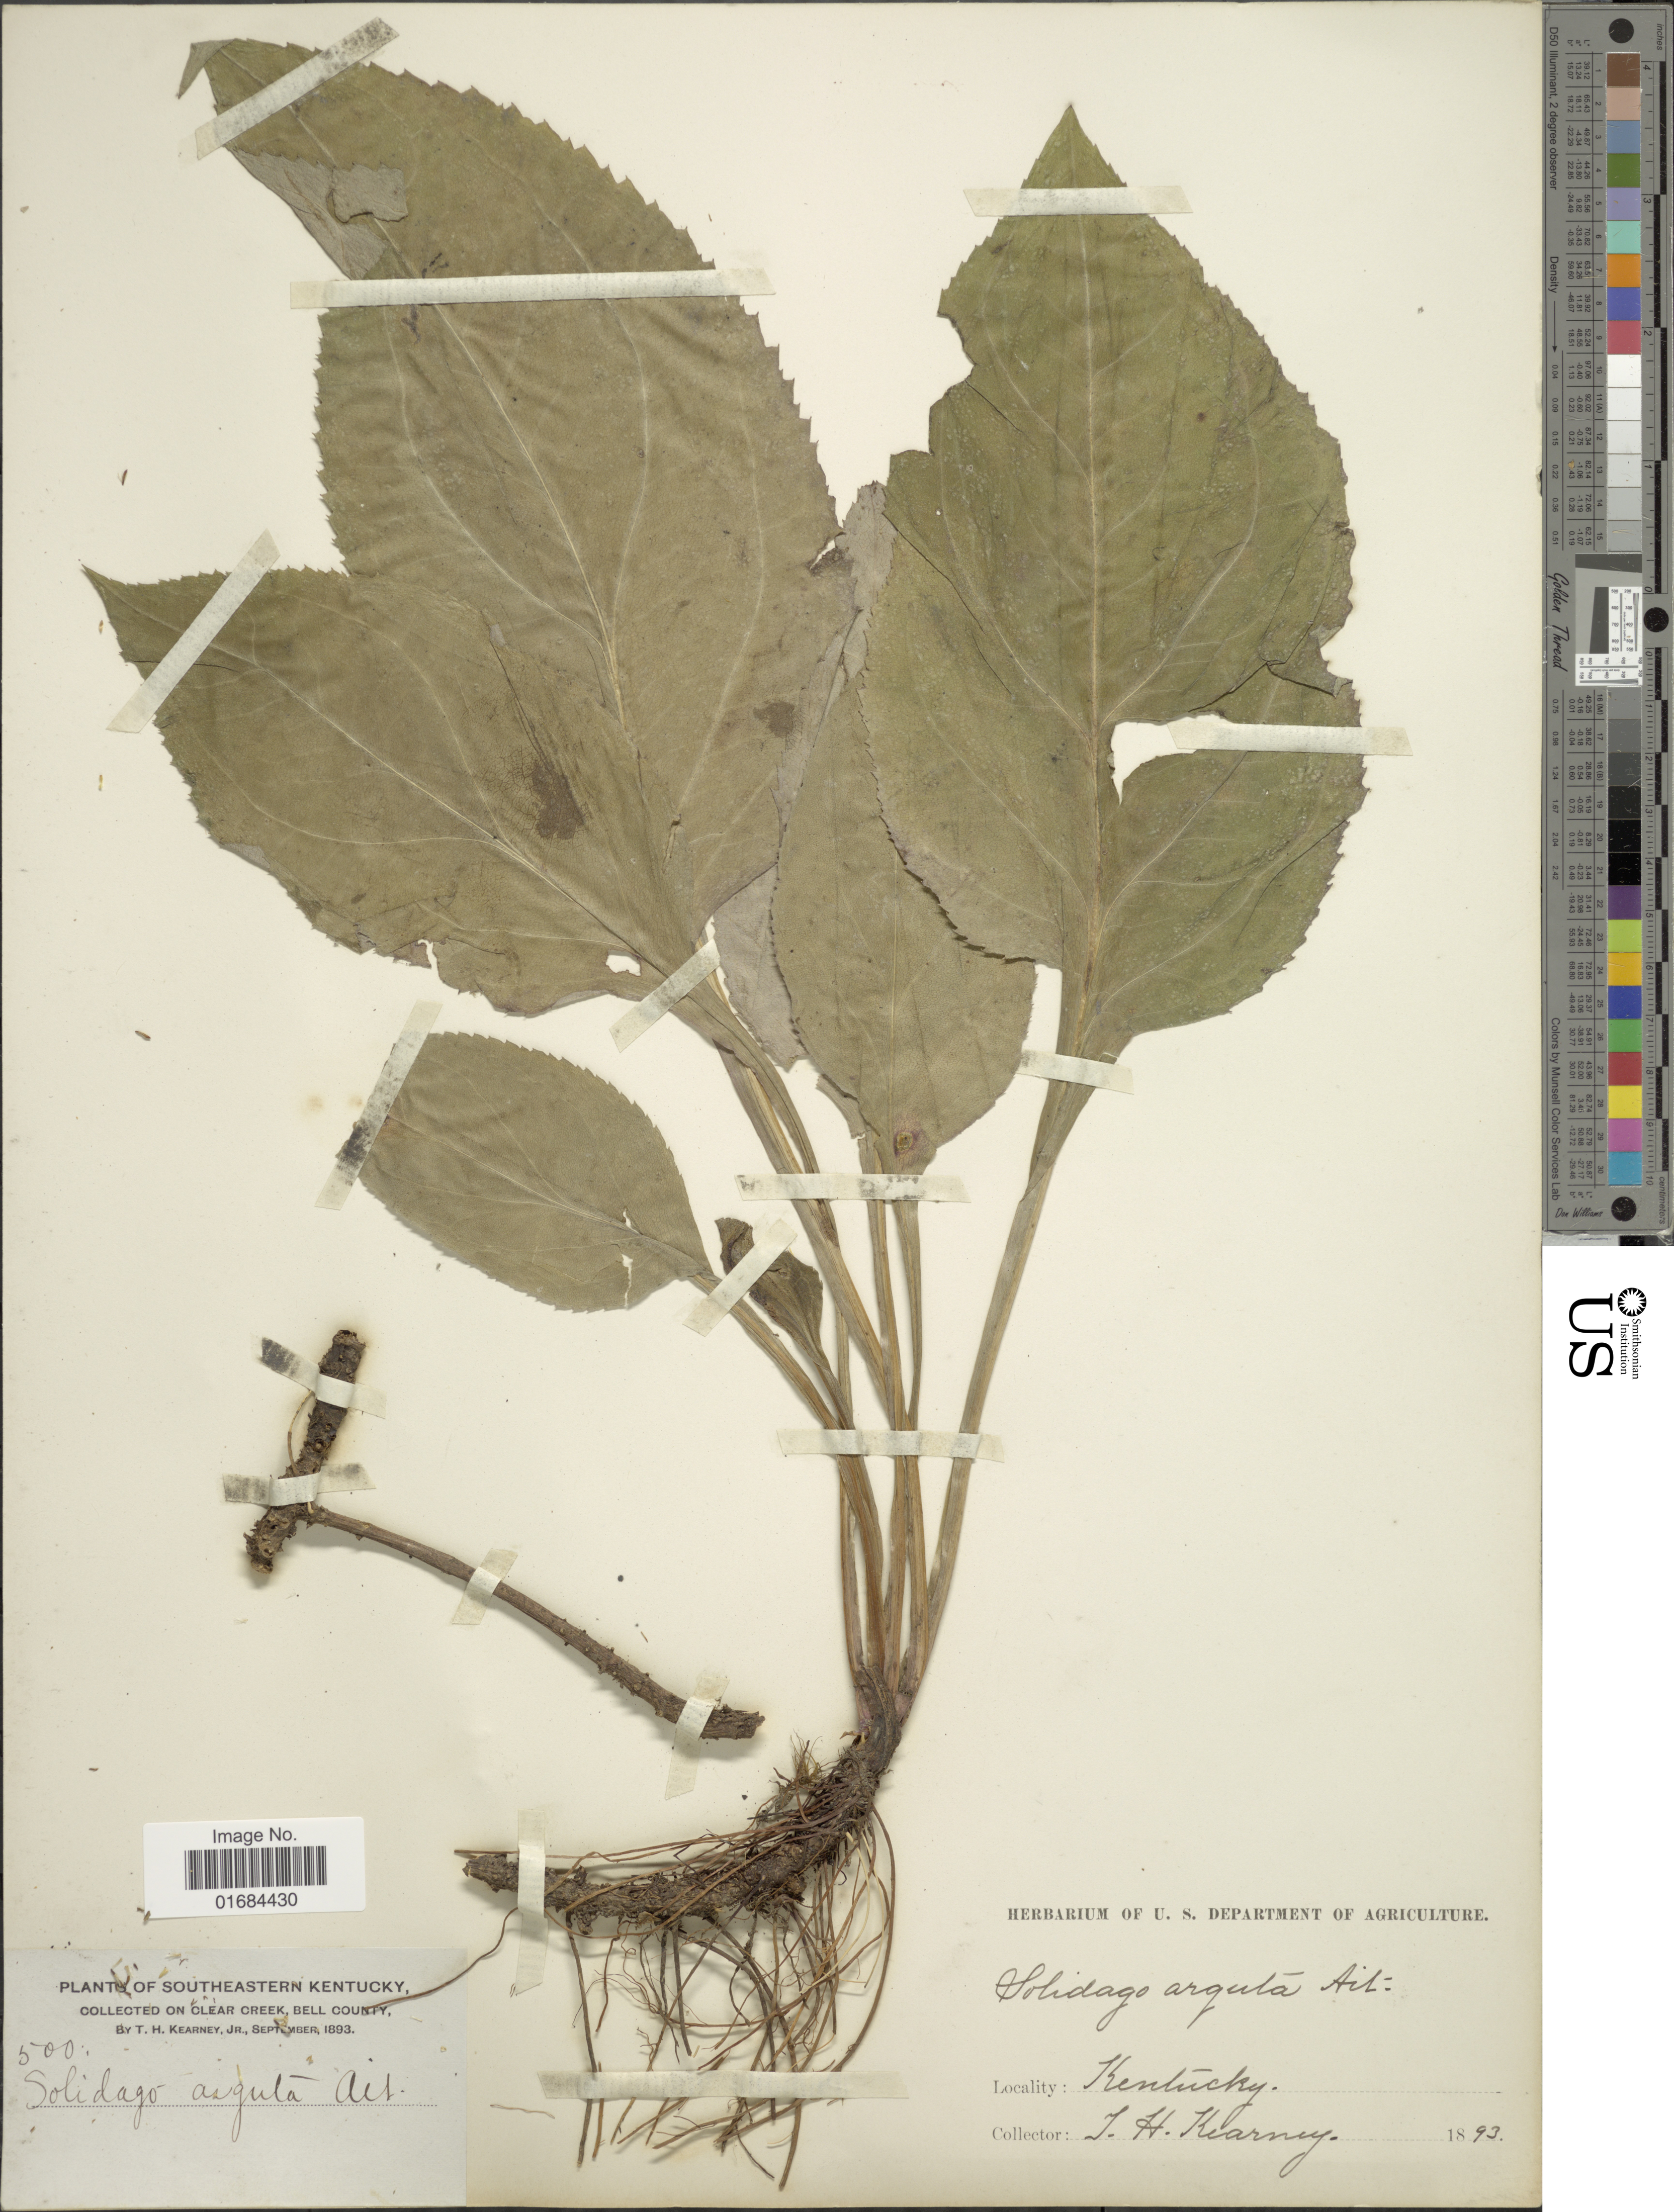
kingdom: Plantae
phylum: Tracheophyta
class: Magnoliopsida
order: Asterales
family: Asteraceae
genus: Solidago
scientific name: Solidago arguta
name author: Aiton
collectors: T. H. Kearney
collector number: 500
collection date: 1893-09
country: United States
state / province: Kentucky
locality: Southerneastern Kentucky, on clear creek, bell county.